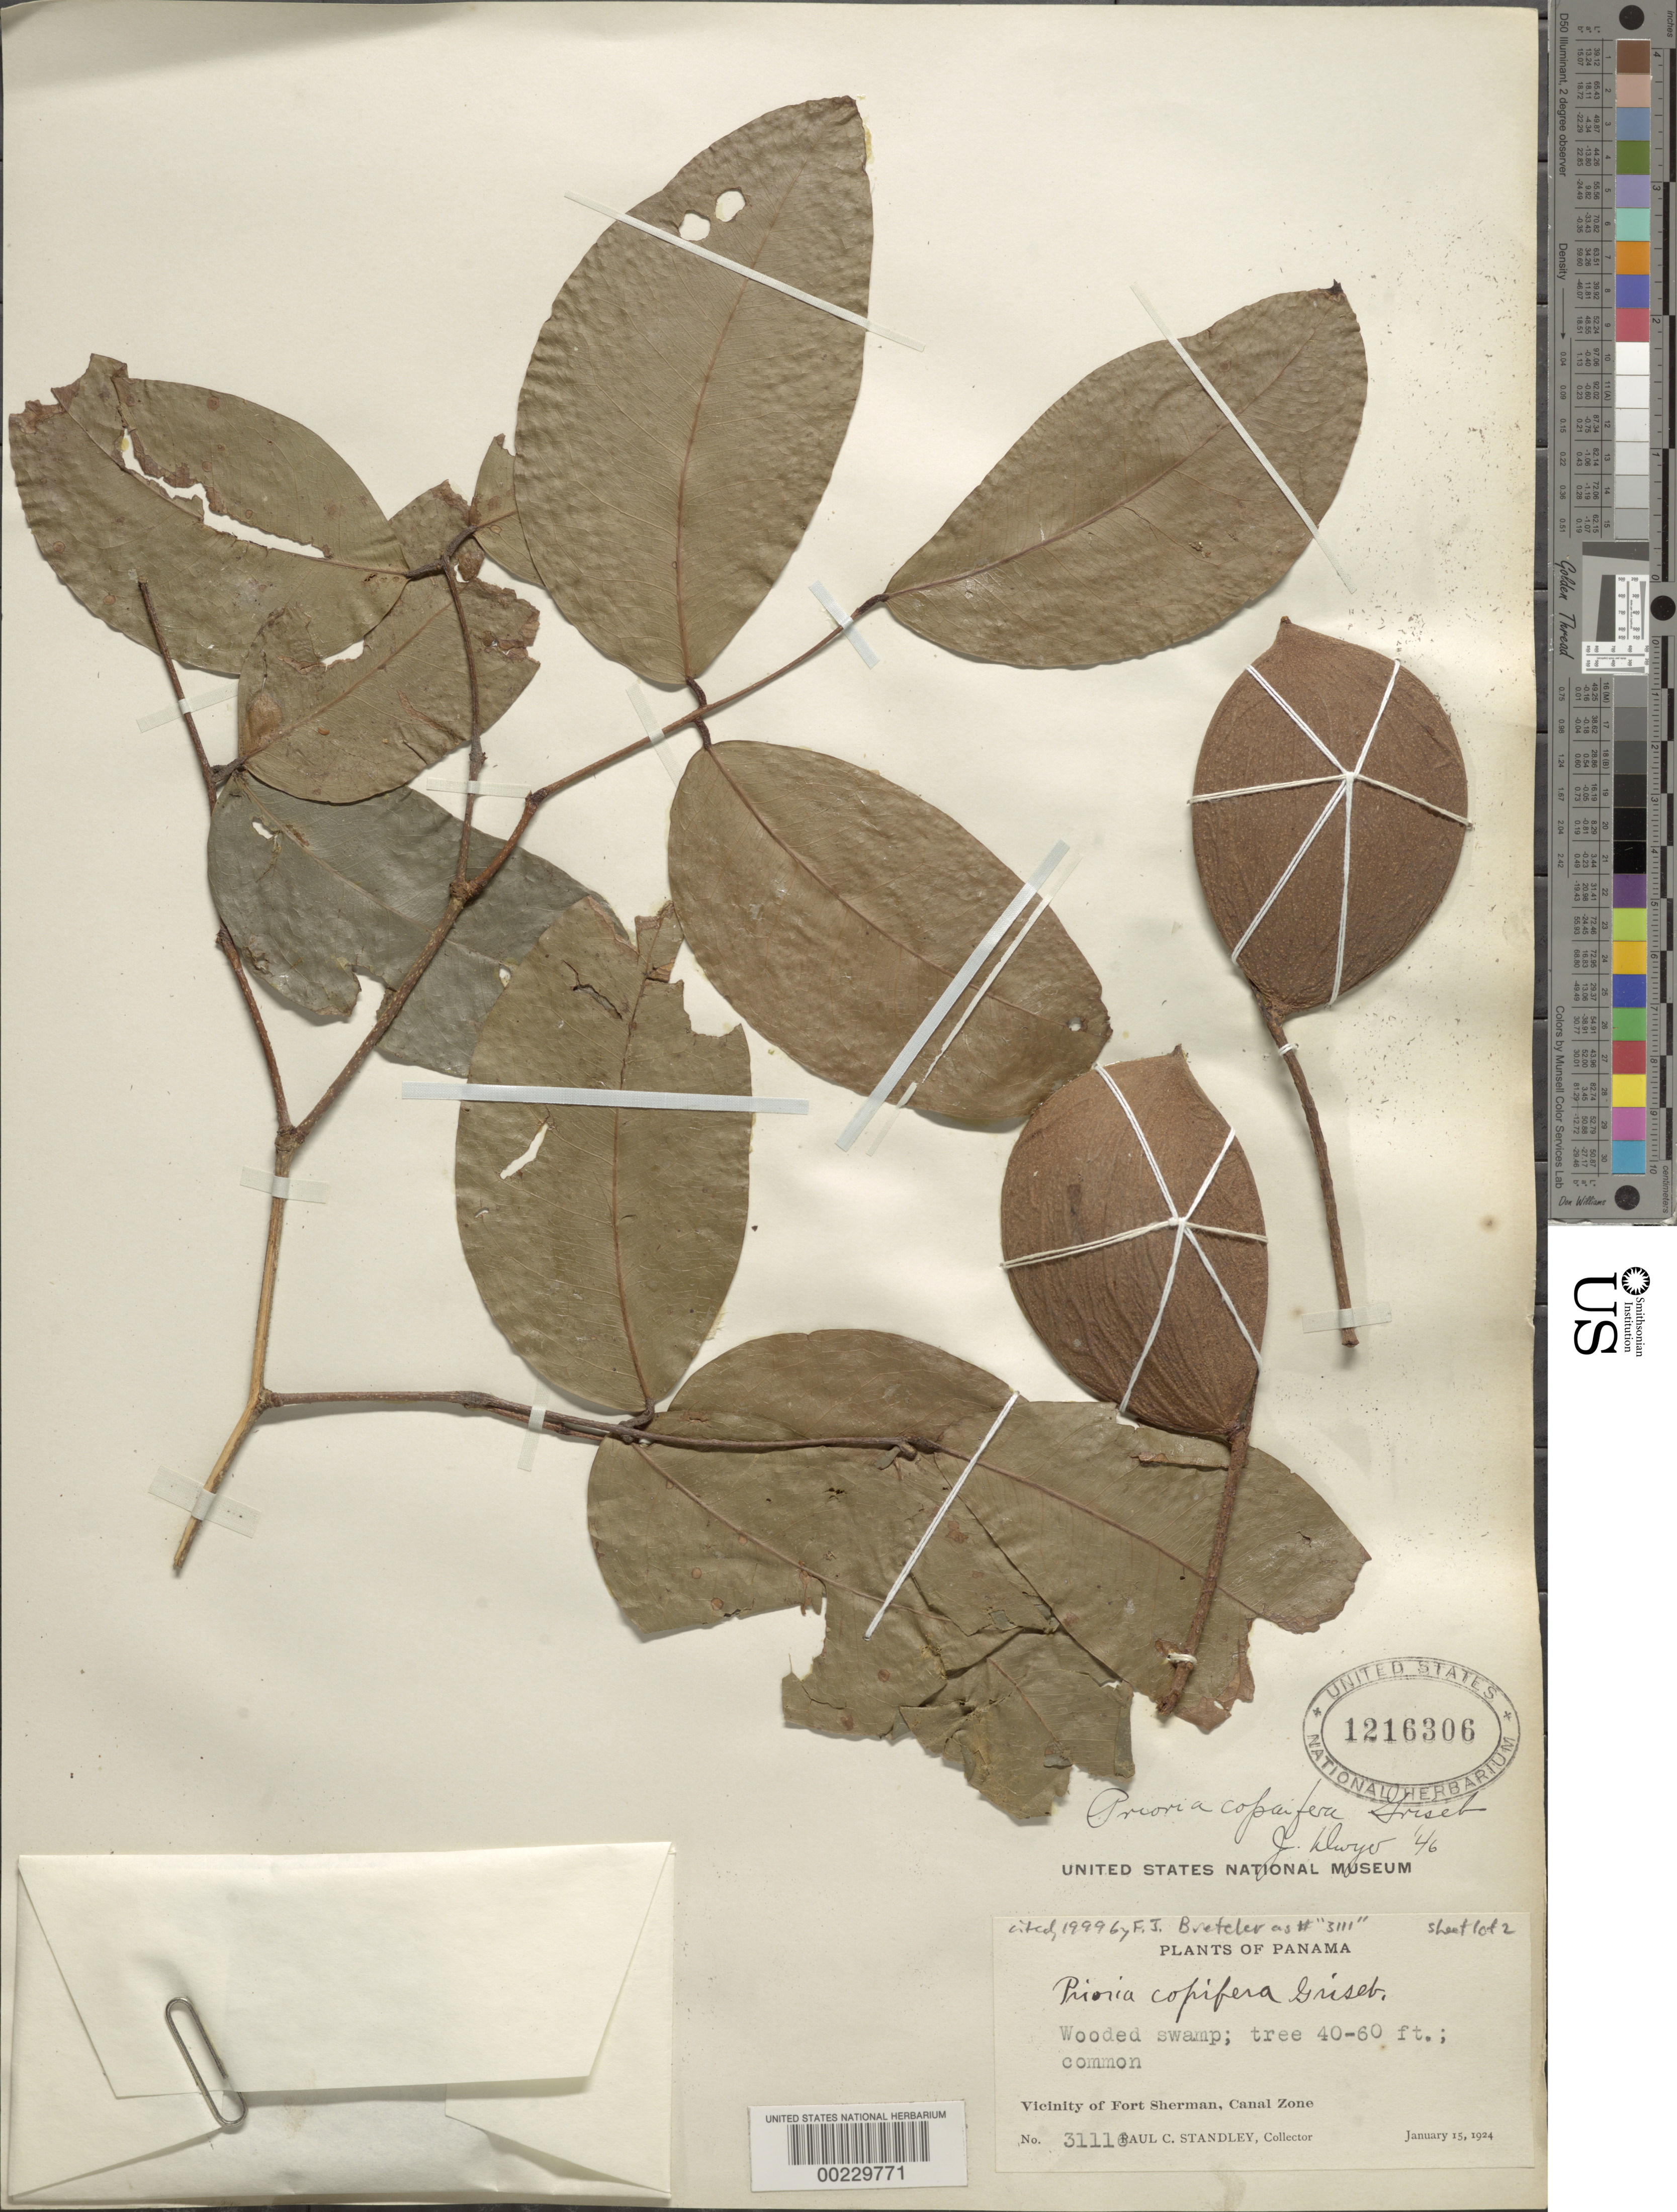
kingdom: Plantae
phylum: Tracheophyta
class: Magnoliopsida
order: Fabales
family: Fabaceae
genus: Prioria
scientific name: Prioria copaifera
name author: Griseb.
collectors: P. C. Standley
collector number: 31116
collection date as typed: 15 Jan 1924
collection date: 1924-01-15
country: Panama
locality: Vicinity of Fort Sherman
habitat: Wooded swamp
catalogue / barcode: US 1216306